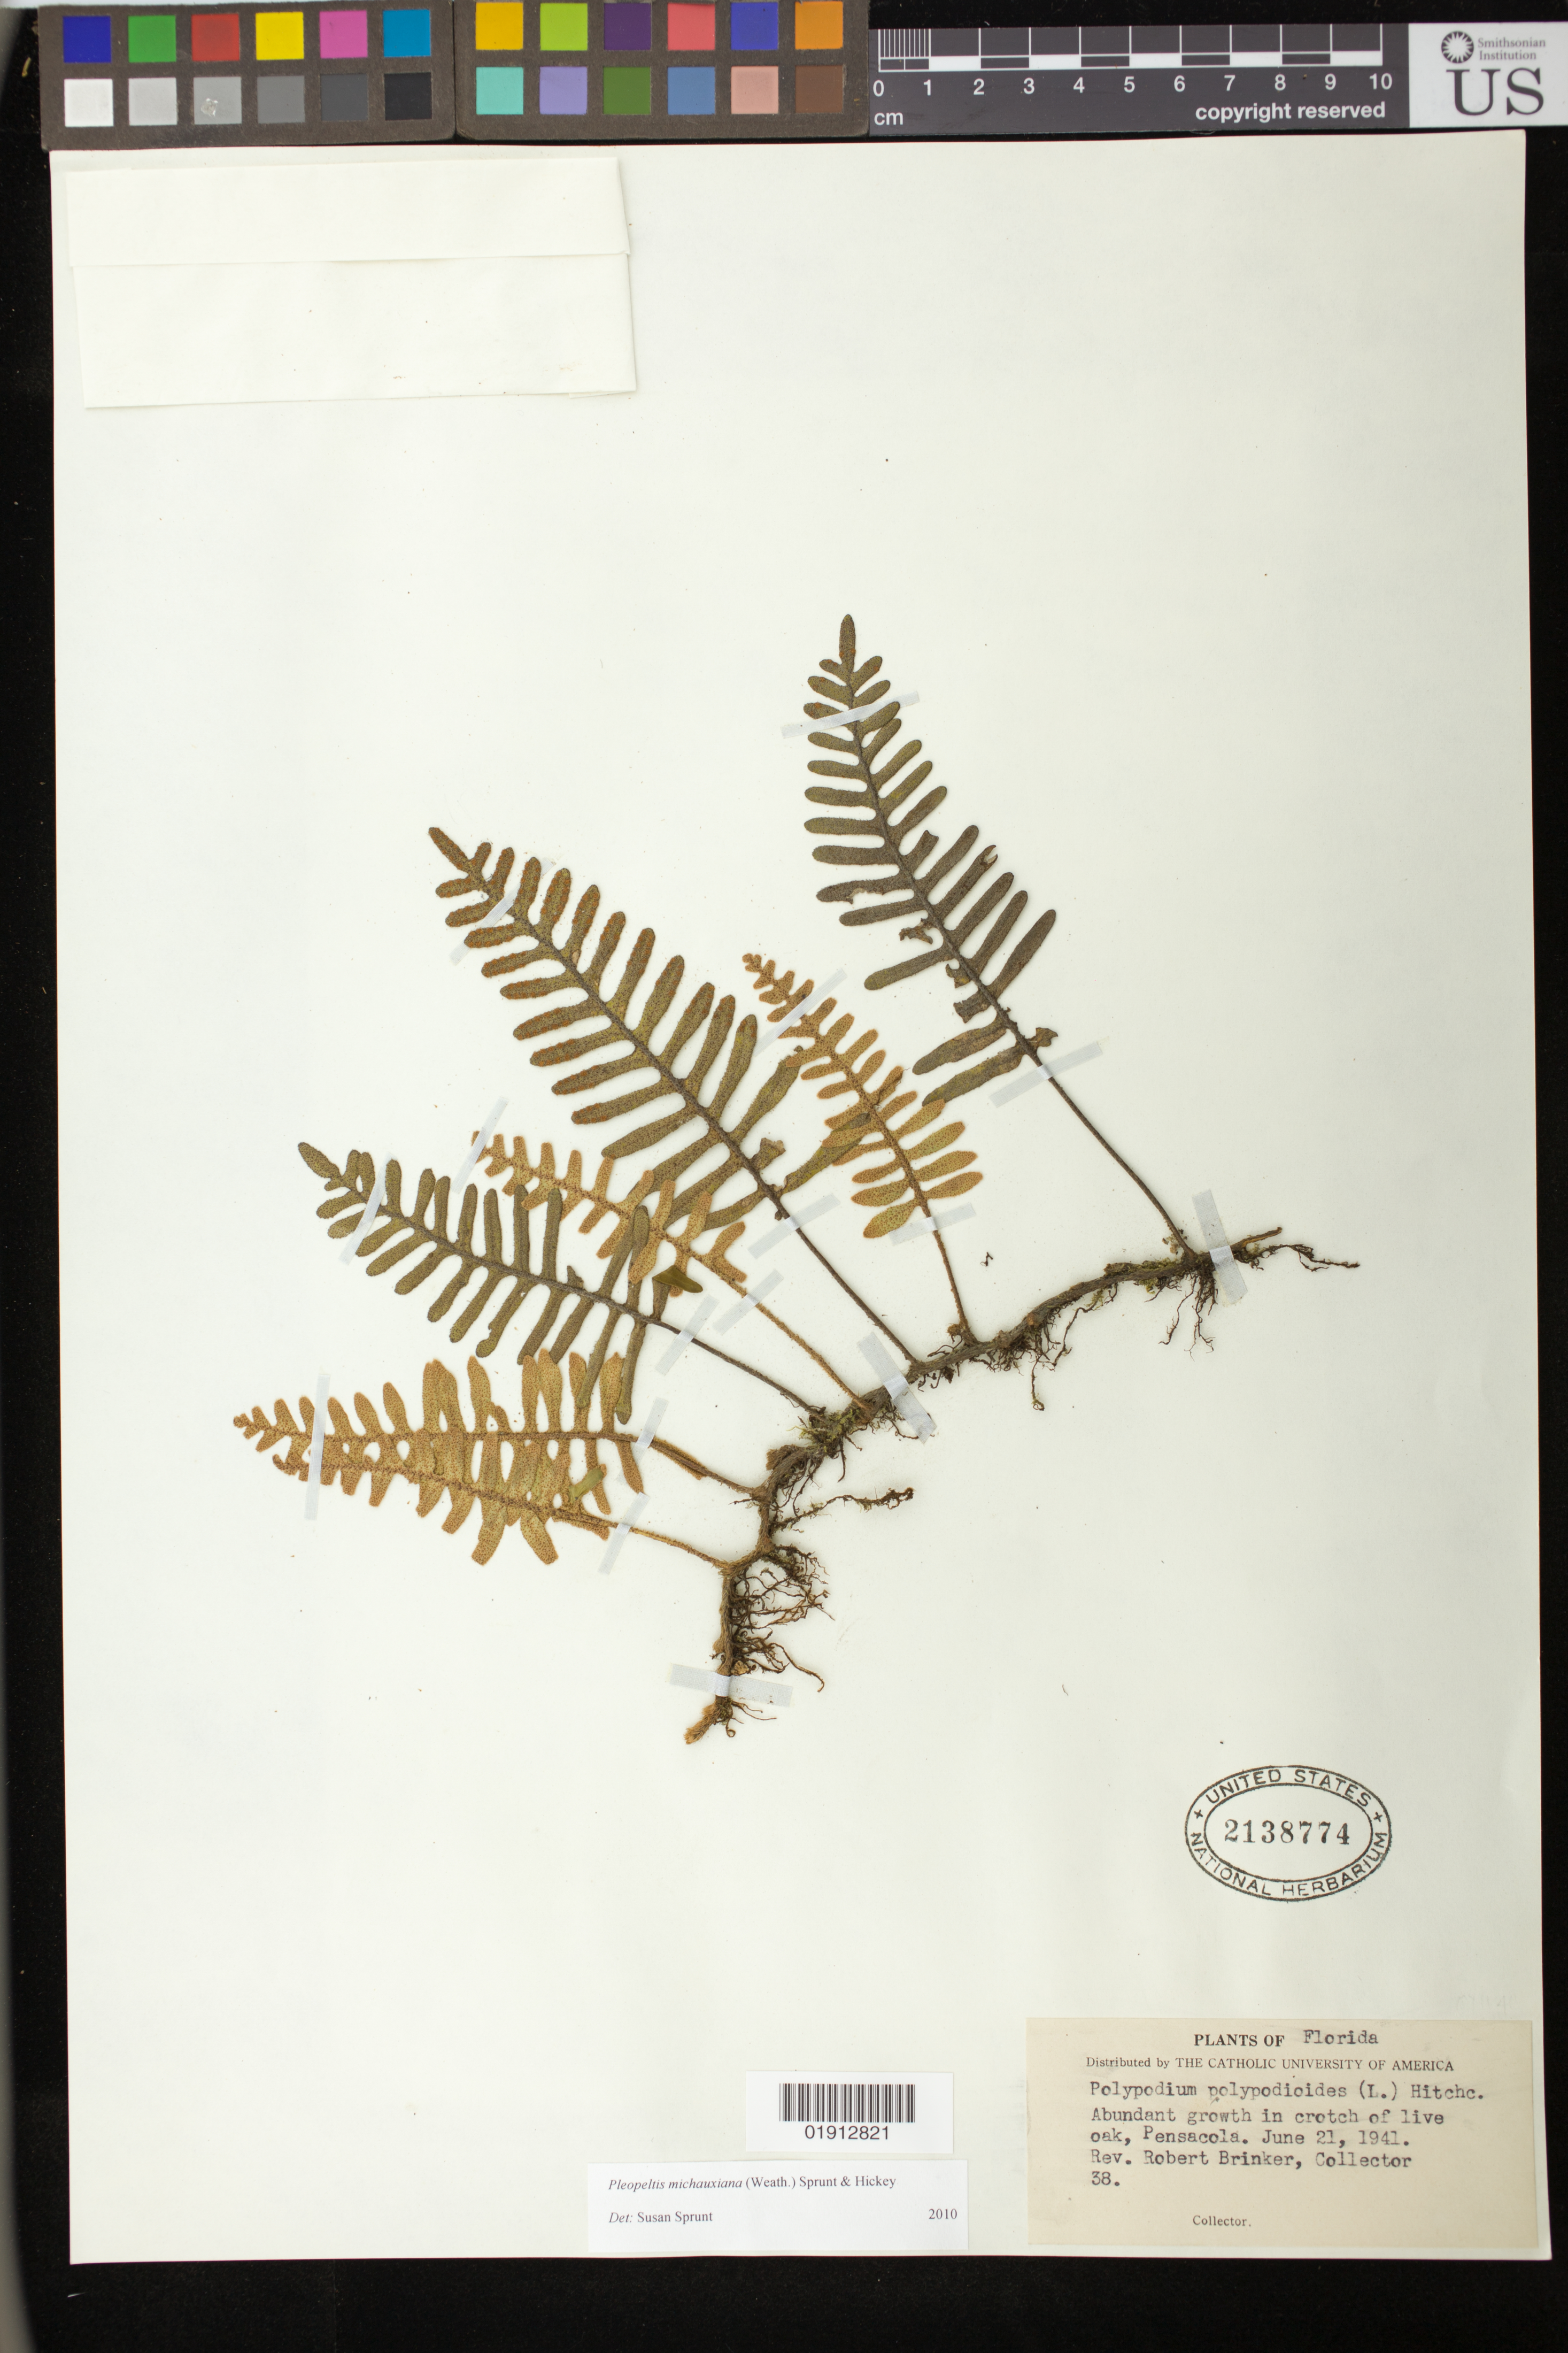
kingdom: Plantae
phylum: Tracheophyta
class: Polypodiopsida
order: Polypodiales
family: Polypodiaceae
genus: Pleopeltis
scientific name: Pleopeltis michauxiana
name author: (Weath.) Hickey & Sprunt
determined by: Sprunt, S. V.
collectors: R. Brinker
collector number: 38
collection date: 1941-06-21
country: United States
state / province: Florida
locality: Pensacola.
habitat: In crotch of live oak.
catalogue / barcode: US 2138774